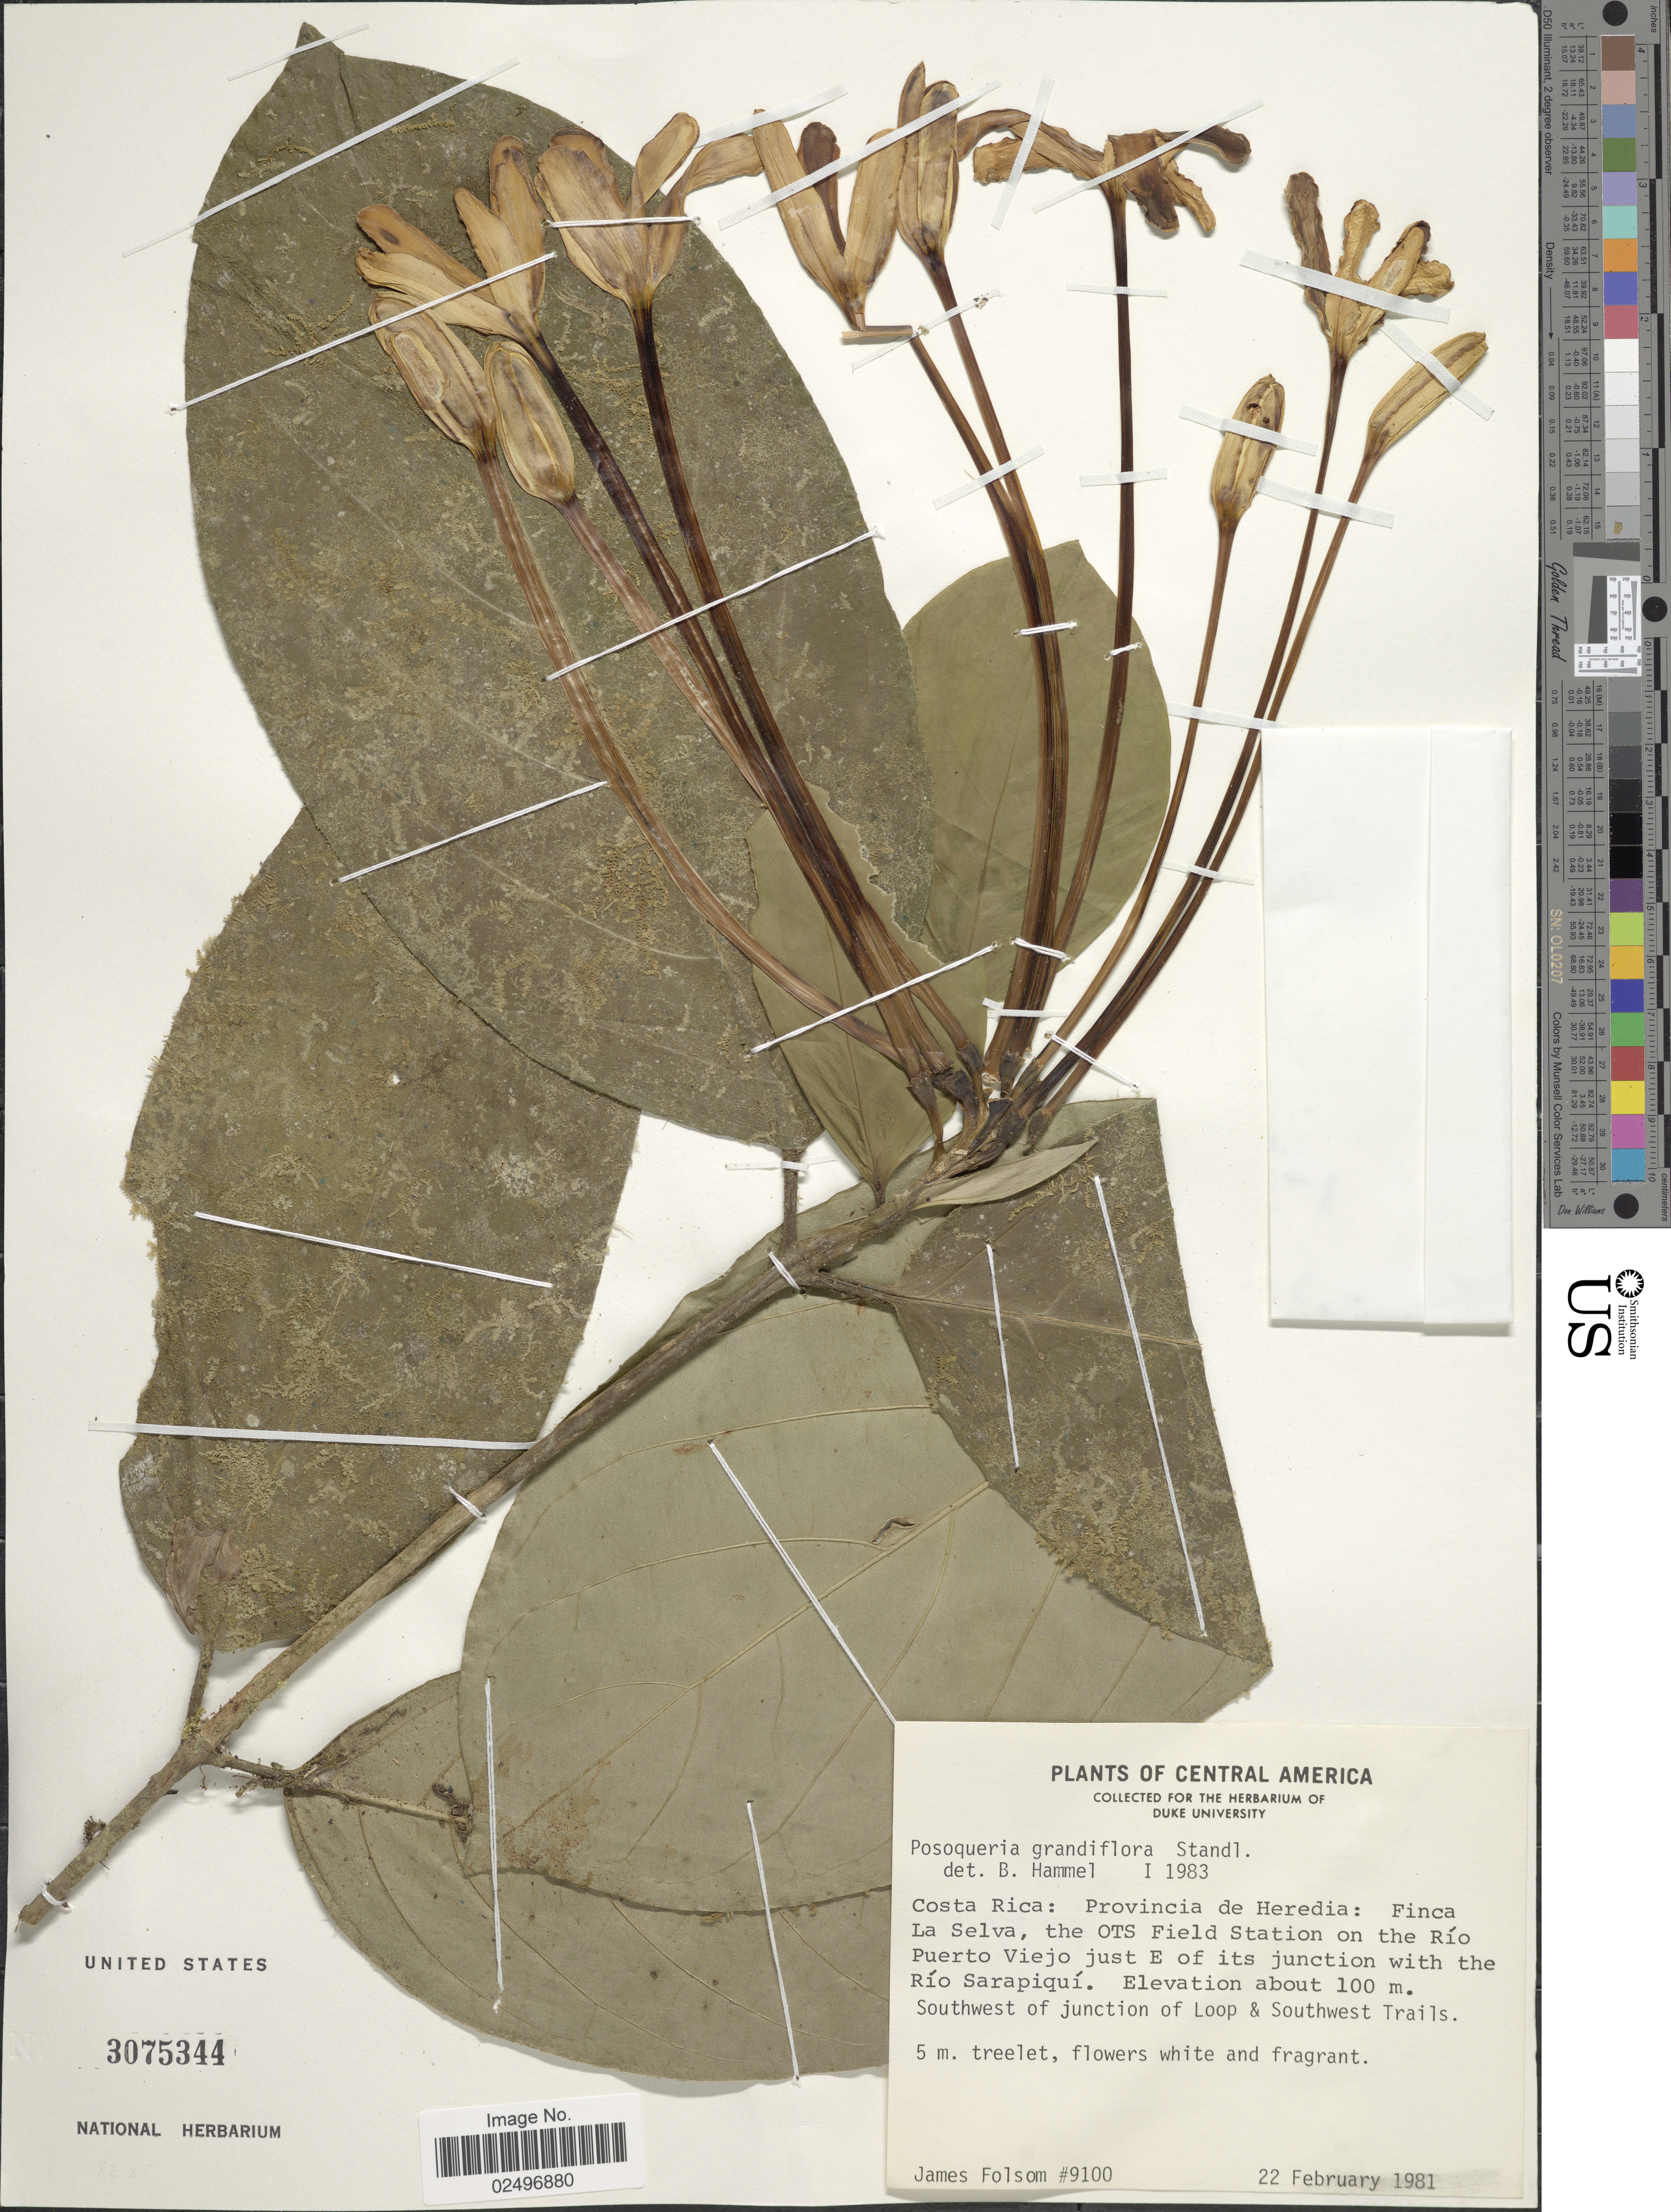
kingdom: Plantae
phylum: Tracheophyta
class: Magnoliopsida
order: Gentianales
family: Rubiaceae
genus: Posoqueria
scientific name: Posoqueria grandiflora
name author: Standl.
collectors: J. P. Folsom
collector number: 9100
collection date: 1981-02-22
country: Costa Rica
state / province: Heredia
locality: Finca La Selva, the OTS Field Station on the Río Puerto Viejo just E of its junction with the Río Sarapiquí. Southwest of junction of Loop & Southwest Trails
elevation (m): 100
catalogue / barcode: US 3075344